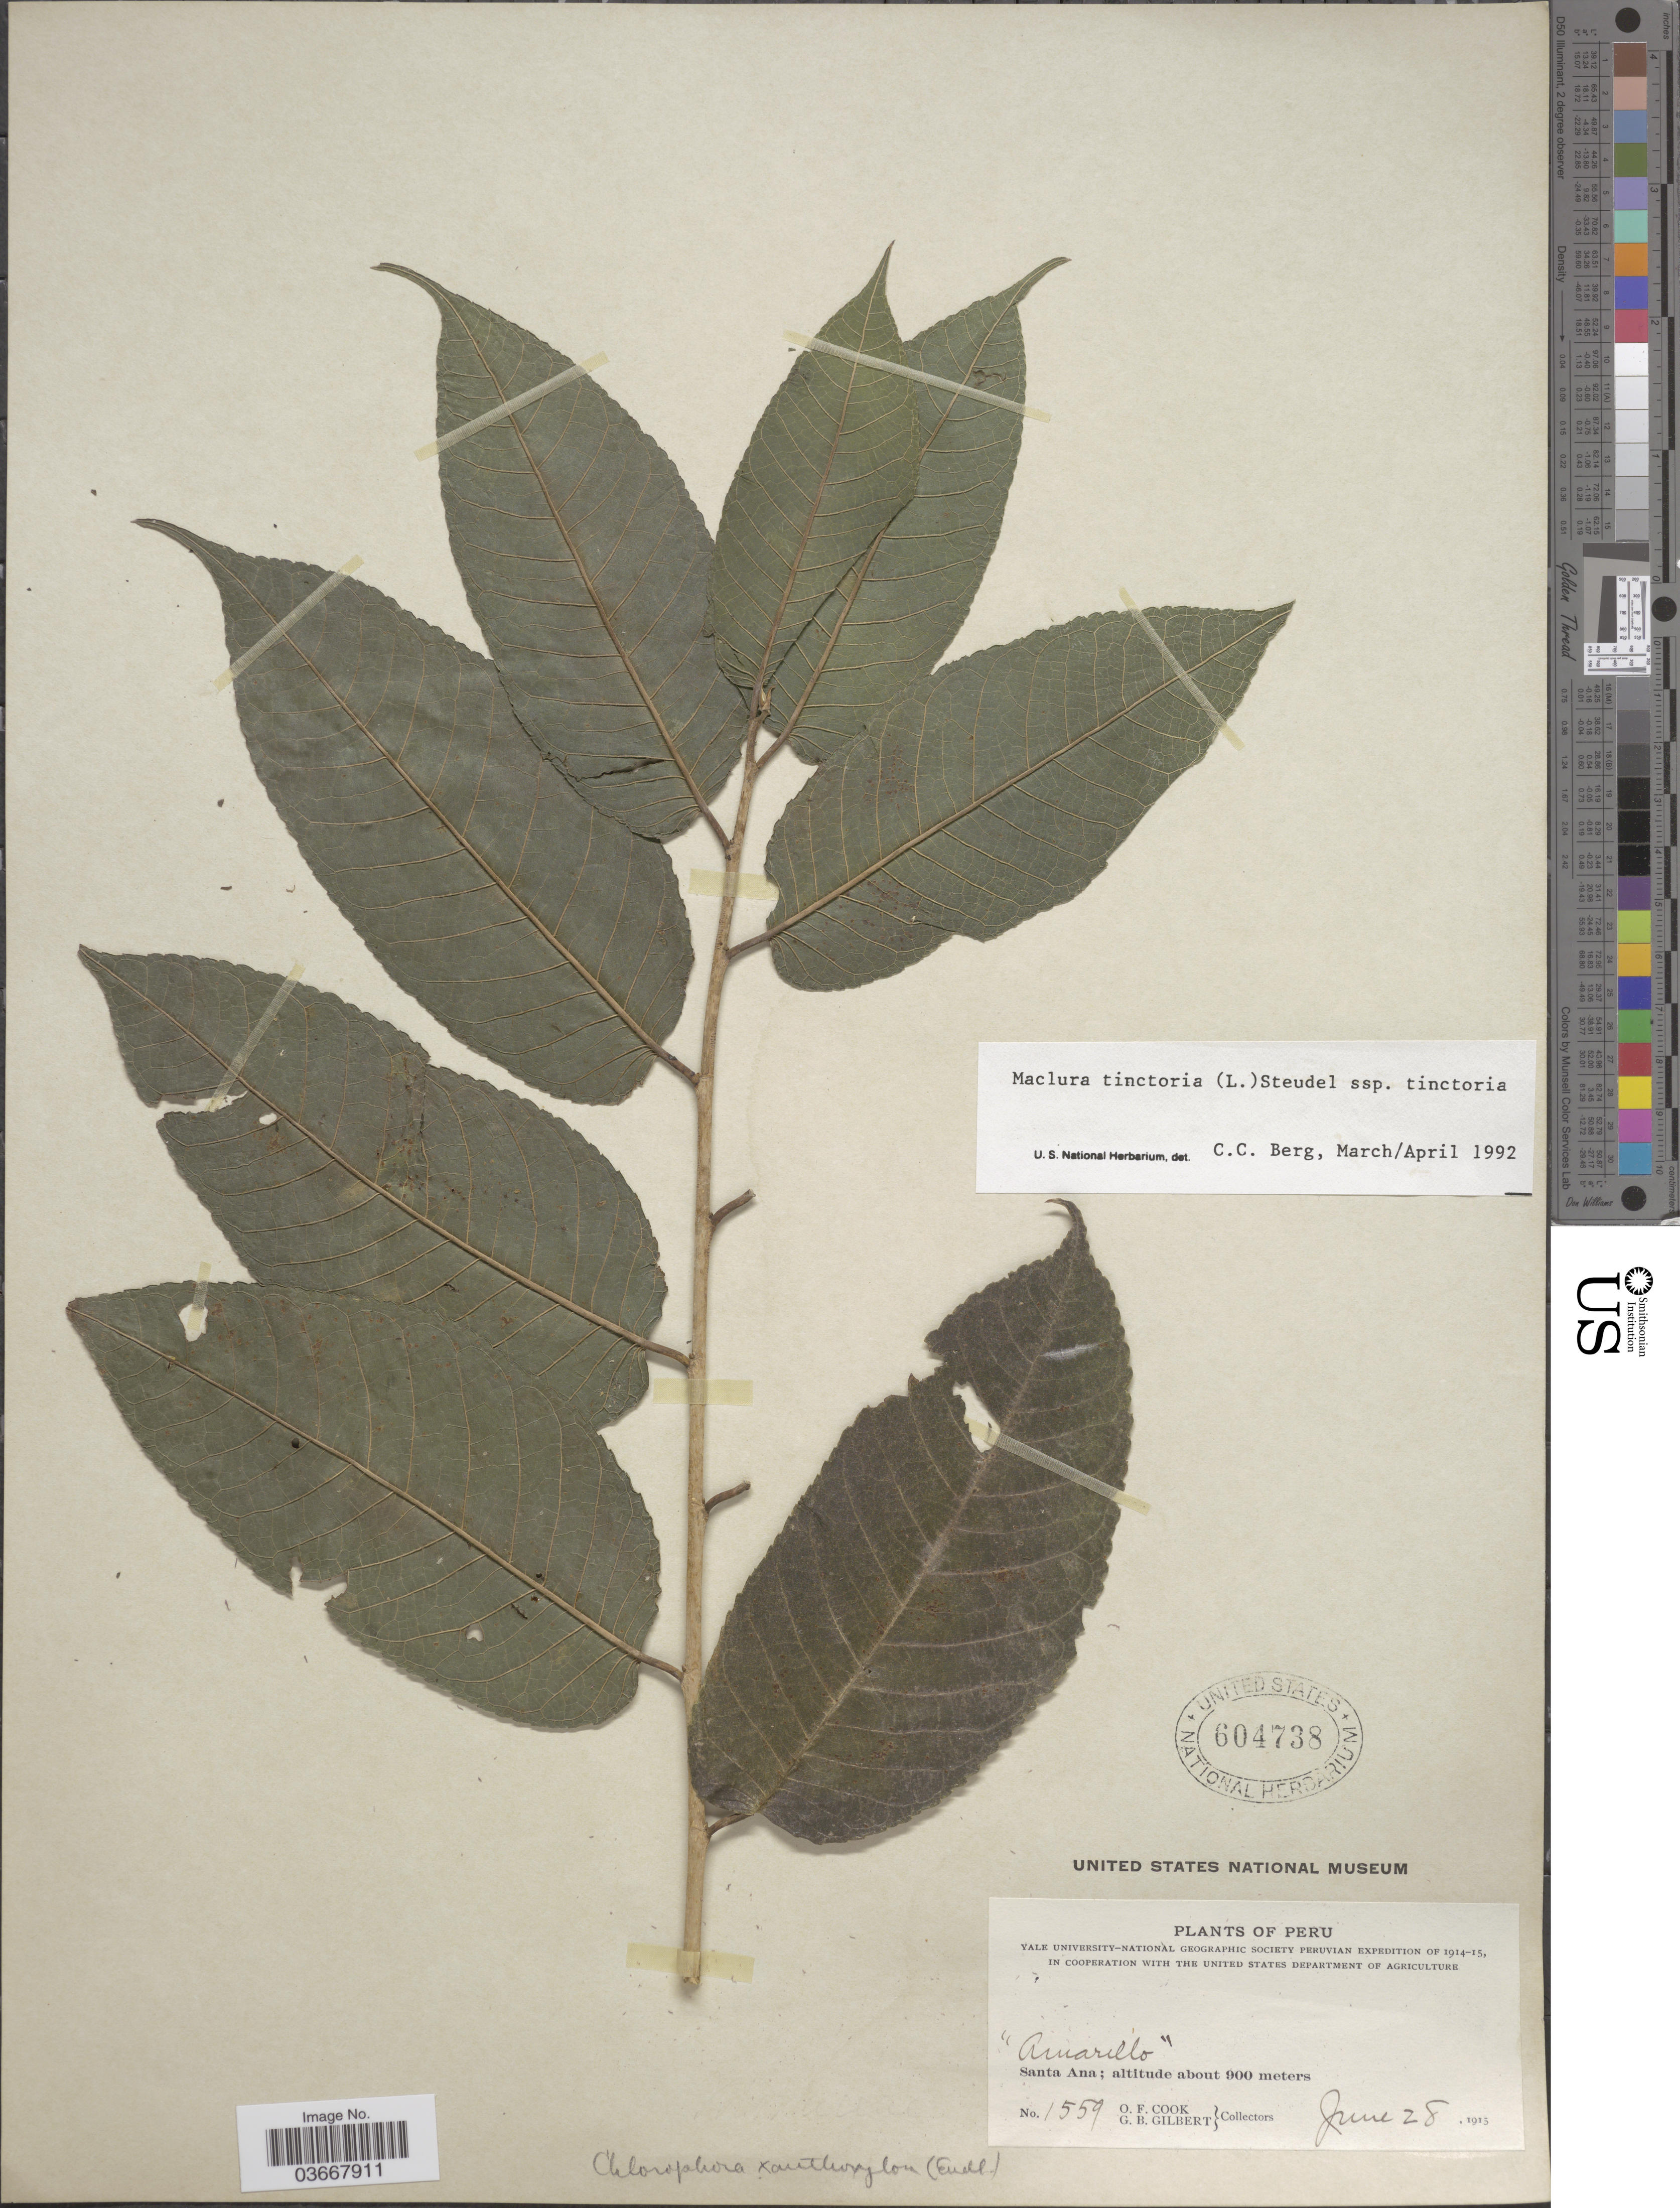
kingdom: Plantae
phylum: Tracheophyta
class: Magnoliopsida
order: Rosales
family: Moraceae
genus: Maclura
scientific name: Maclura tinctoria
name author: (L.) D. Don ex Steud.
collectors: O. F. Cook & G. B. Gilbert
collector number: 1559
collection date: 1915-06-28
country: Peru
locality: Santa Ana.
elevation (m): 900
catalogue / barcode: US 604738